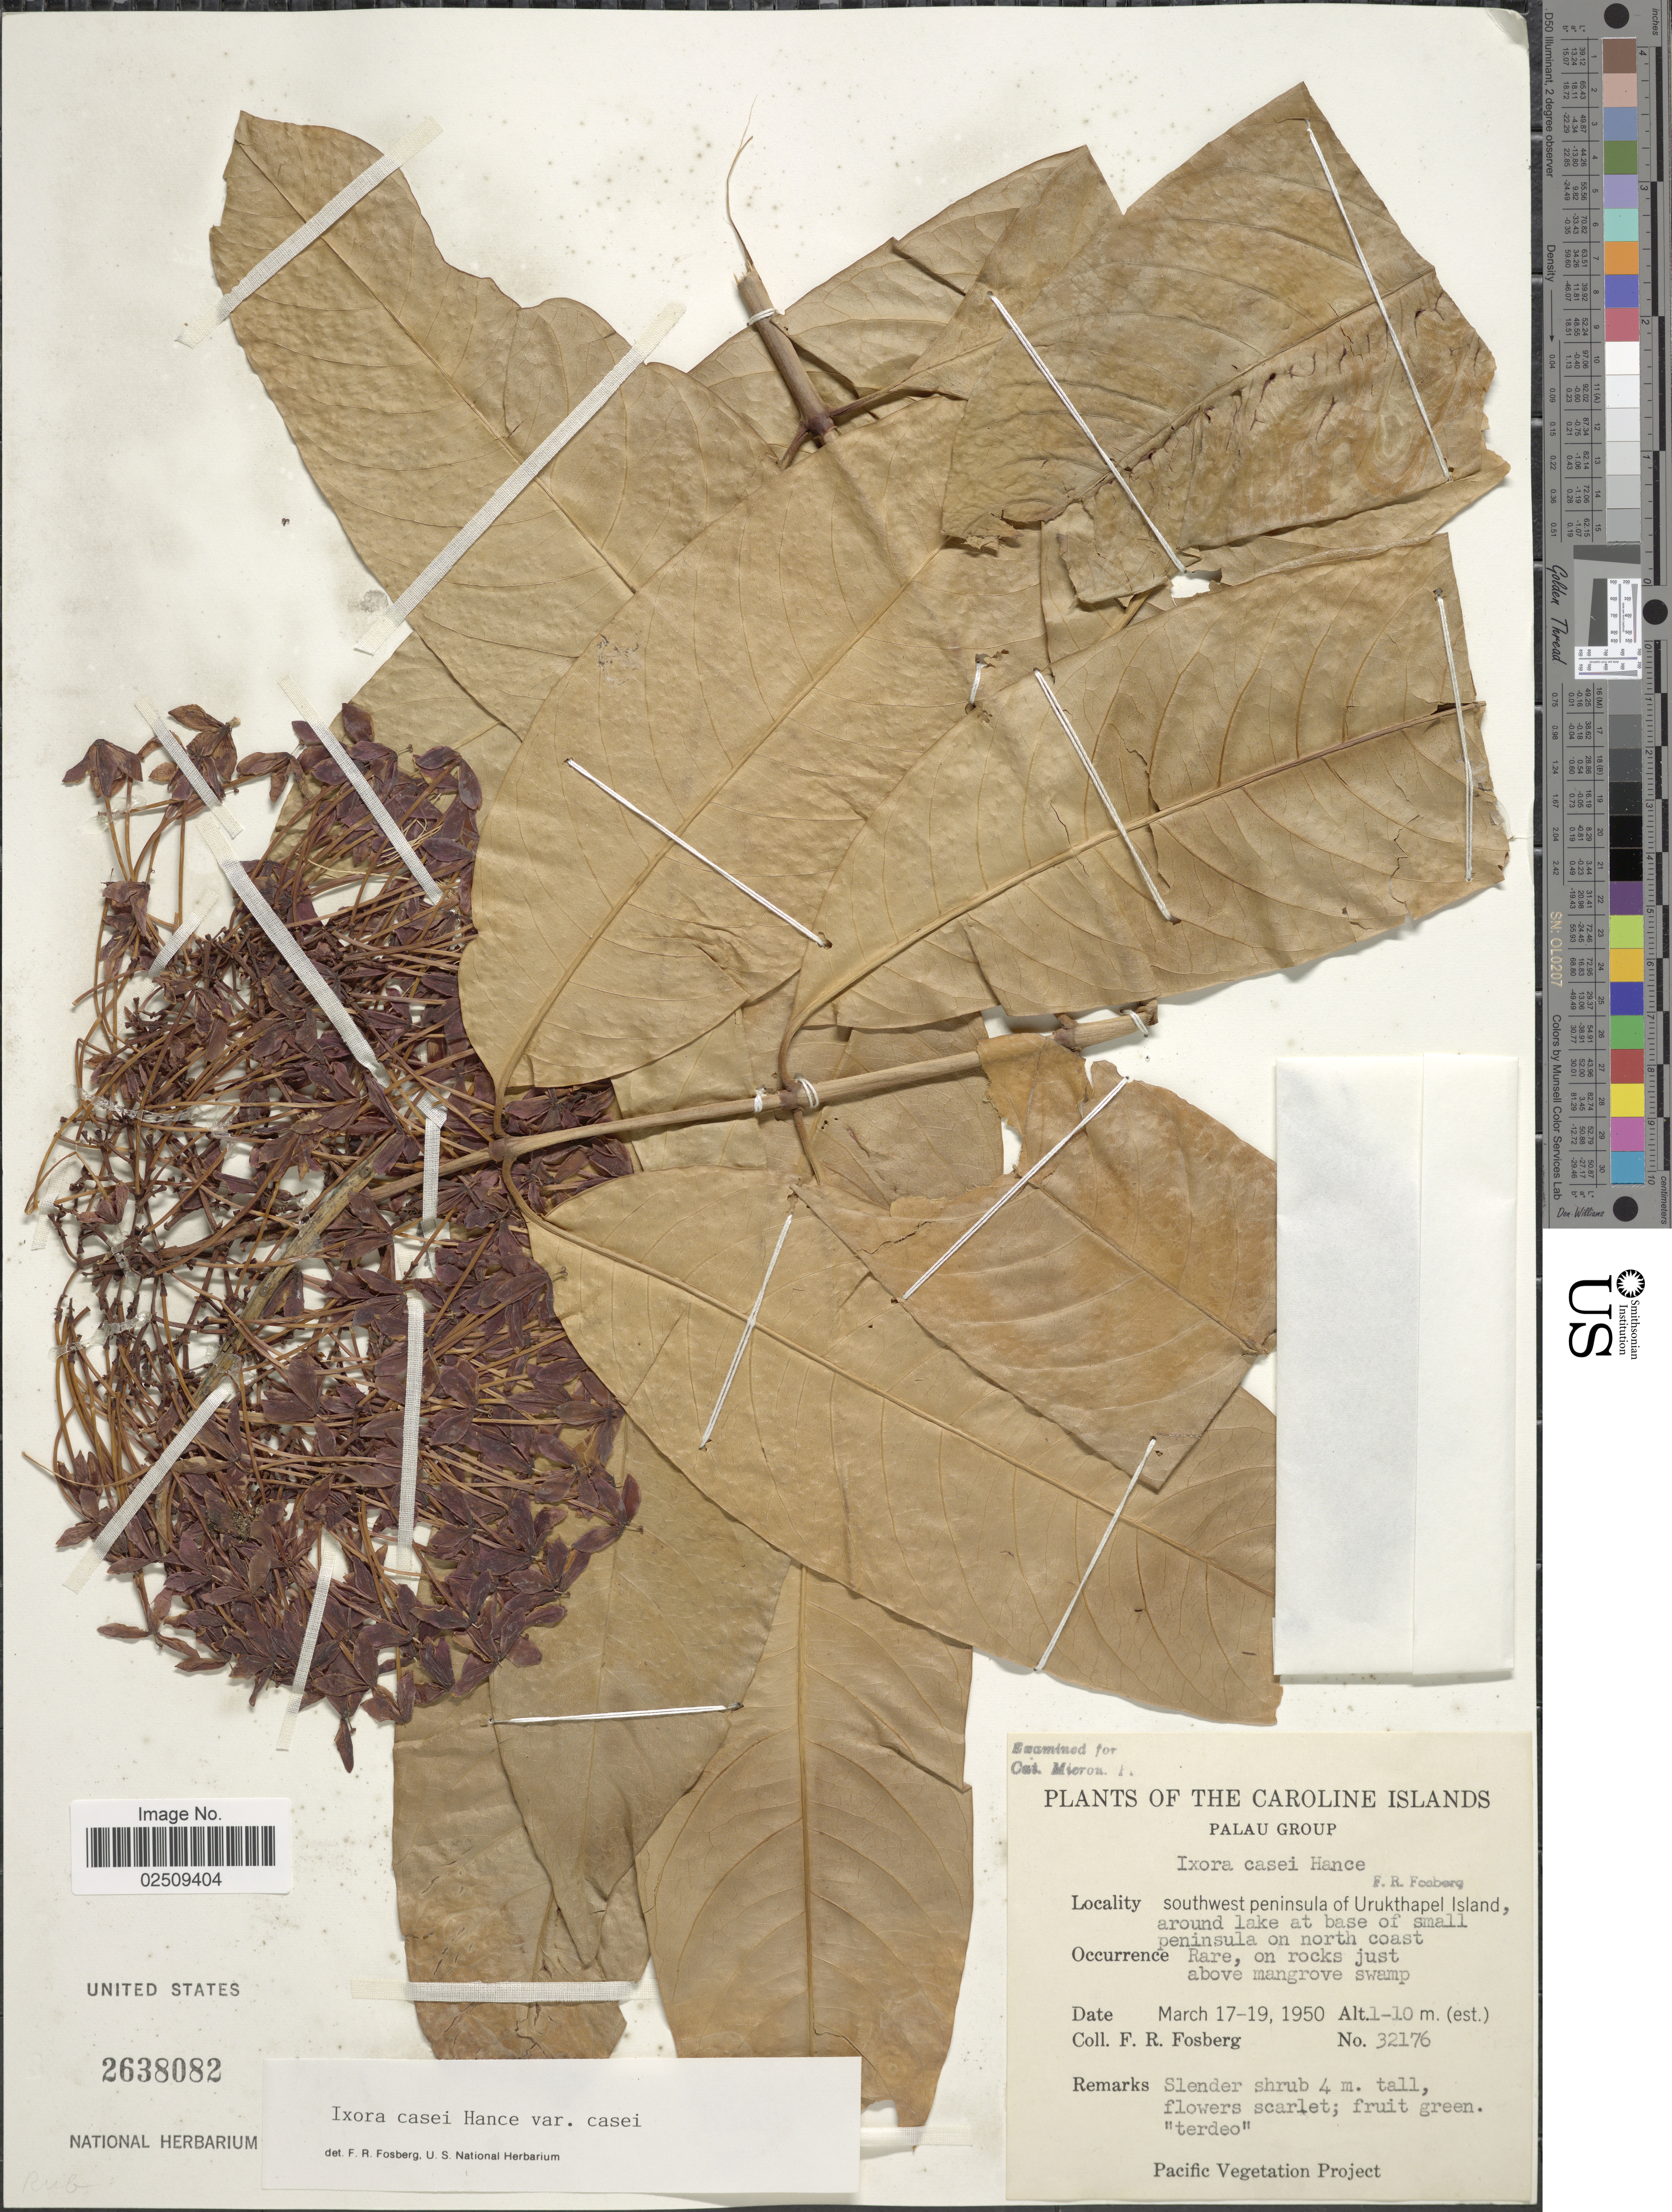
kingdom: Plantae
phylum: Tracheophyta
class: Magnoliopsida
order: Gentianales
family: Rubiaceae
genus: Ixora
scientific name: Ixora casei var. casei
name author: Hance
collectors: F. R. Fosberg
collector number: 32176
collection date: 1950-03-17/1950-03-19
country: Palau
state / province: Koror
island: Ngeruktabel [Urukthapel]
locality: The Caroline Islands, Palau Group, southwest peninsula of Urukthapel Island, around lake at base of small peninsula on north coast, Rare, on rocks just above mangrove swamp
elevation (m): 1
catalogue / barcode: US 2638082